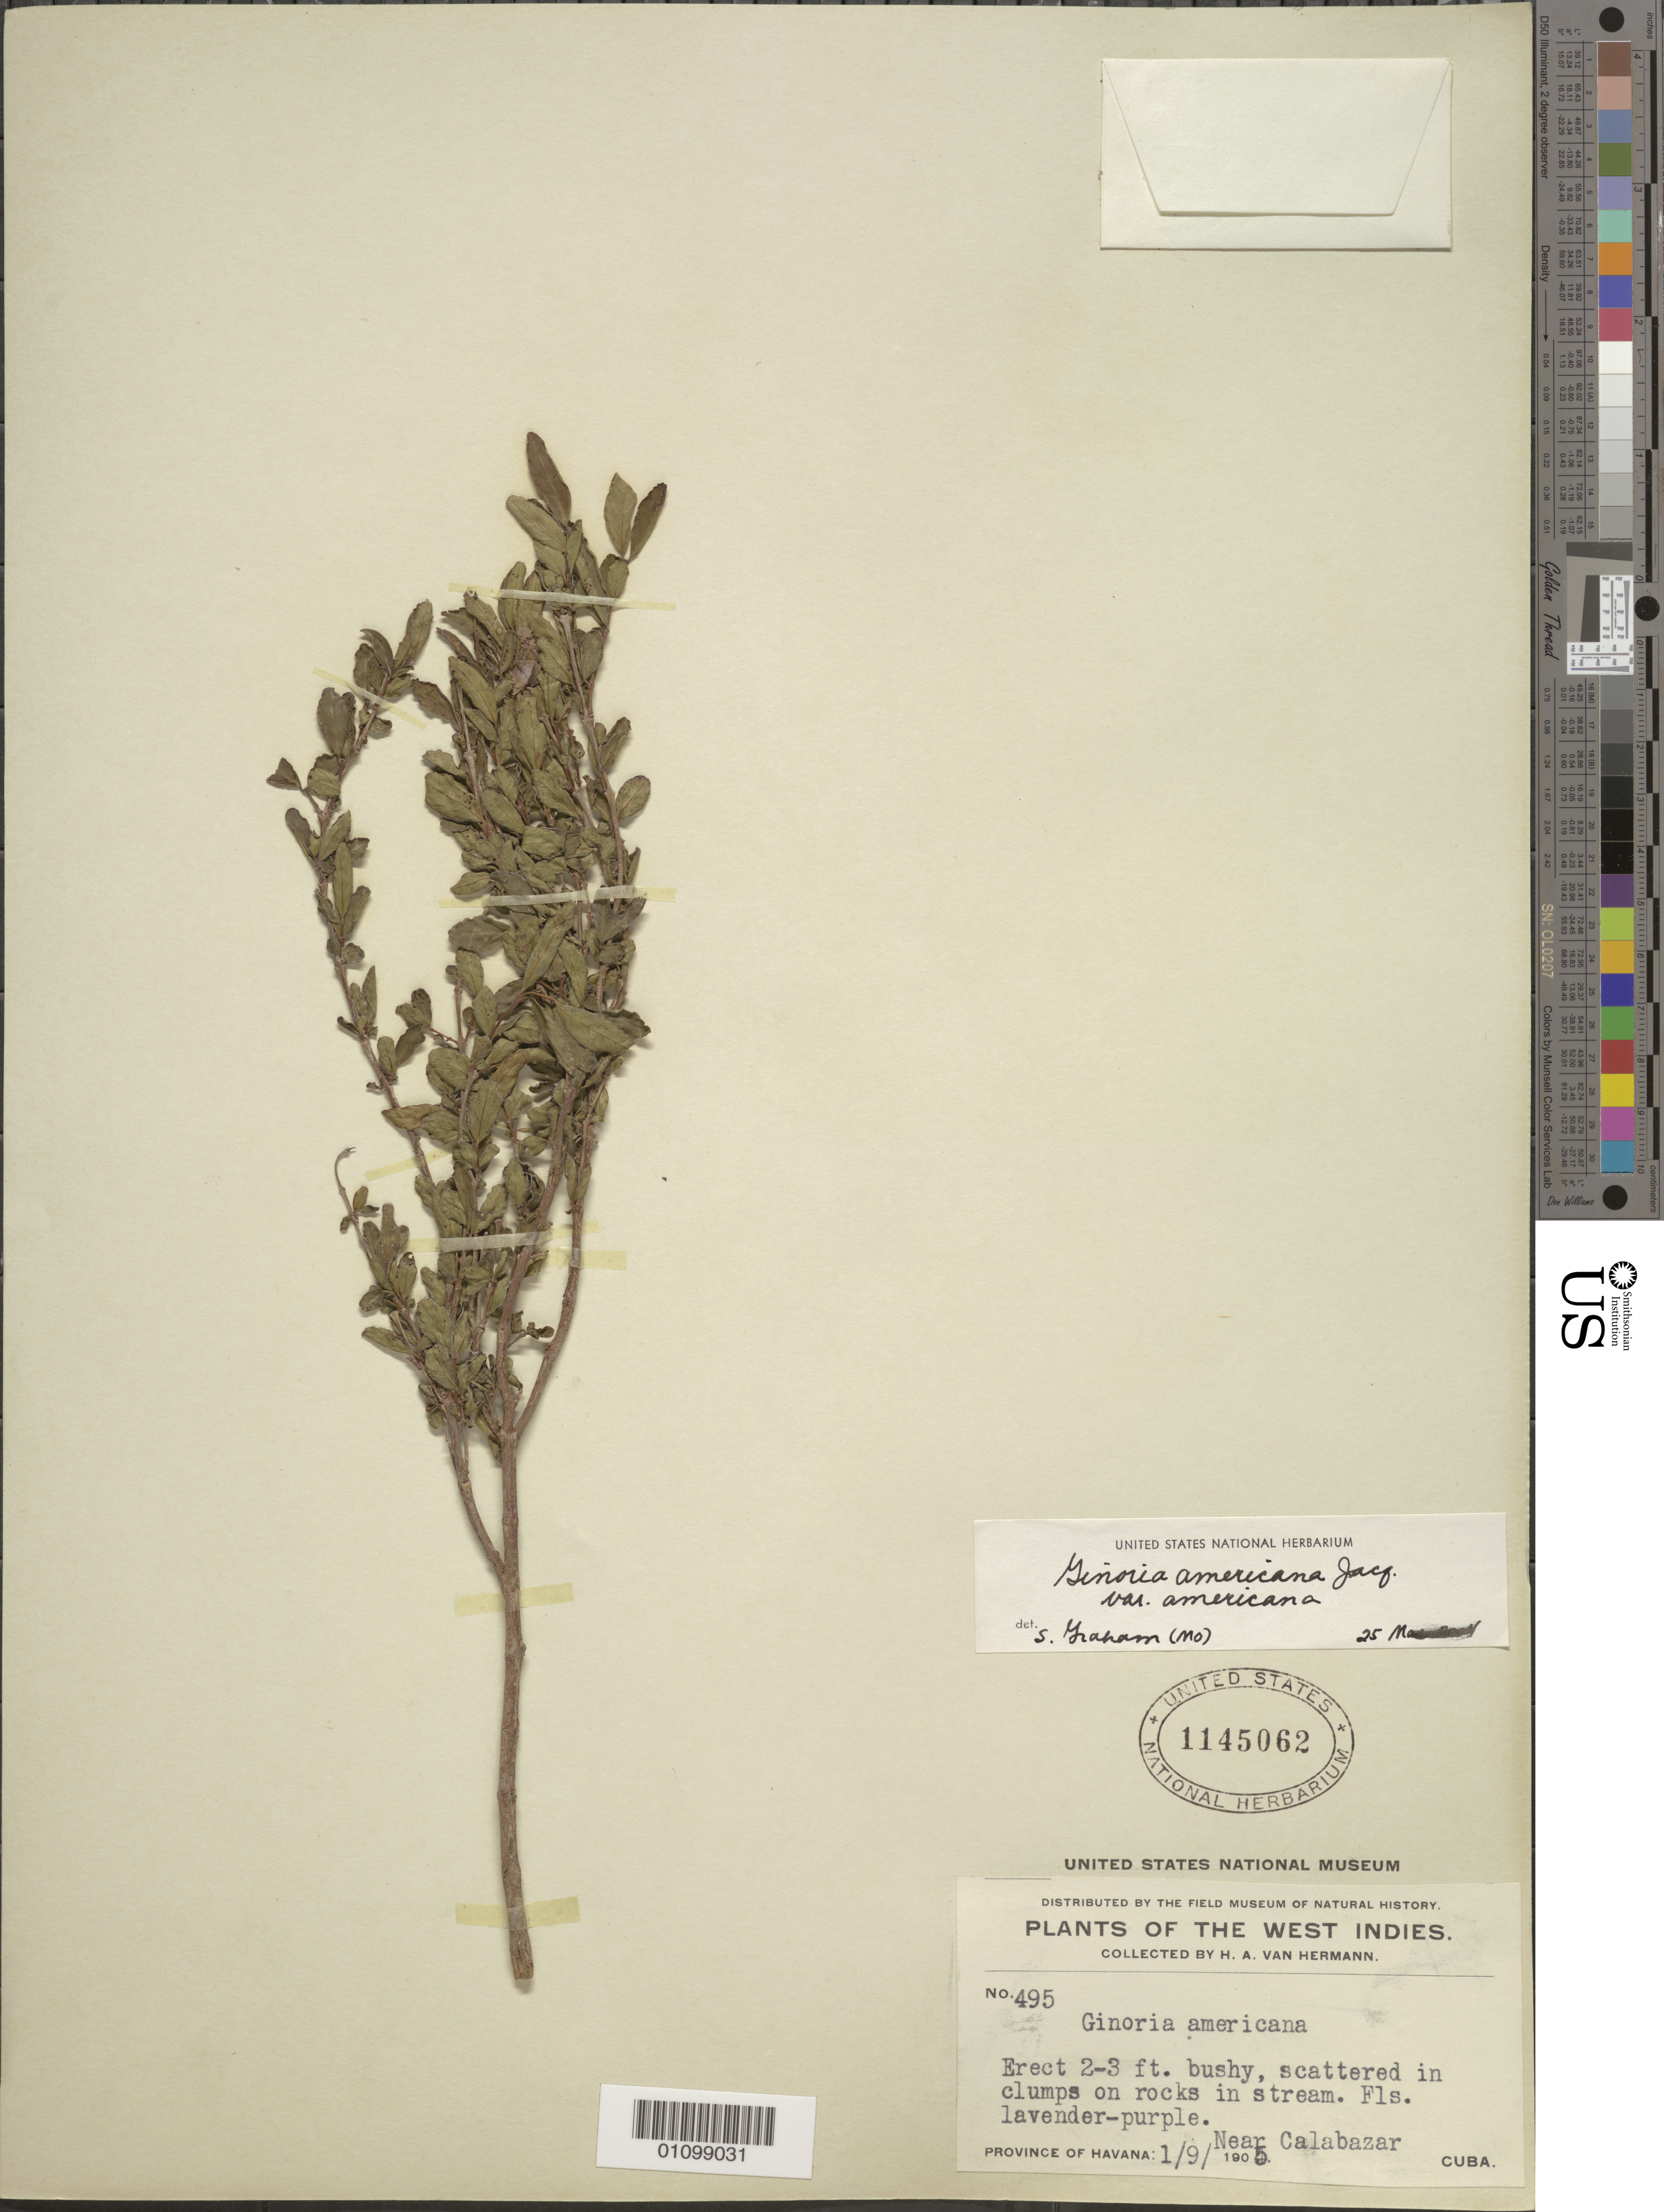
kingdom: Plantae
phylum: Tracheophyta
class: Magnoliopsida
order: Myrtales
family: Lythraceae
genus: Ginoria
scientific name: Ginoria americana var. americana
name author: Jacq.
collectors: H. A. Van Hermann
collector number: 495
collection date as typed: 01 Sep 1905 or 09 Jan 1905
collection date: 1905-01-09 or 1905-09-01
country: Cuba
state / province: La Habana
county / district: Municipio de Boyeros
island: Cuba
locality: Calabazar (near)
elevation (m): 60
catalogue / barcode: US 1145062